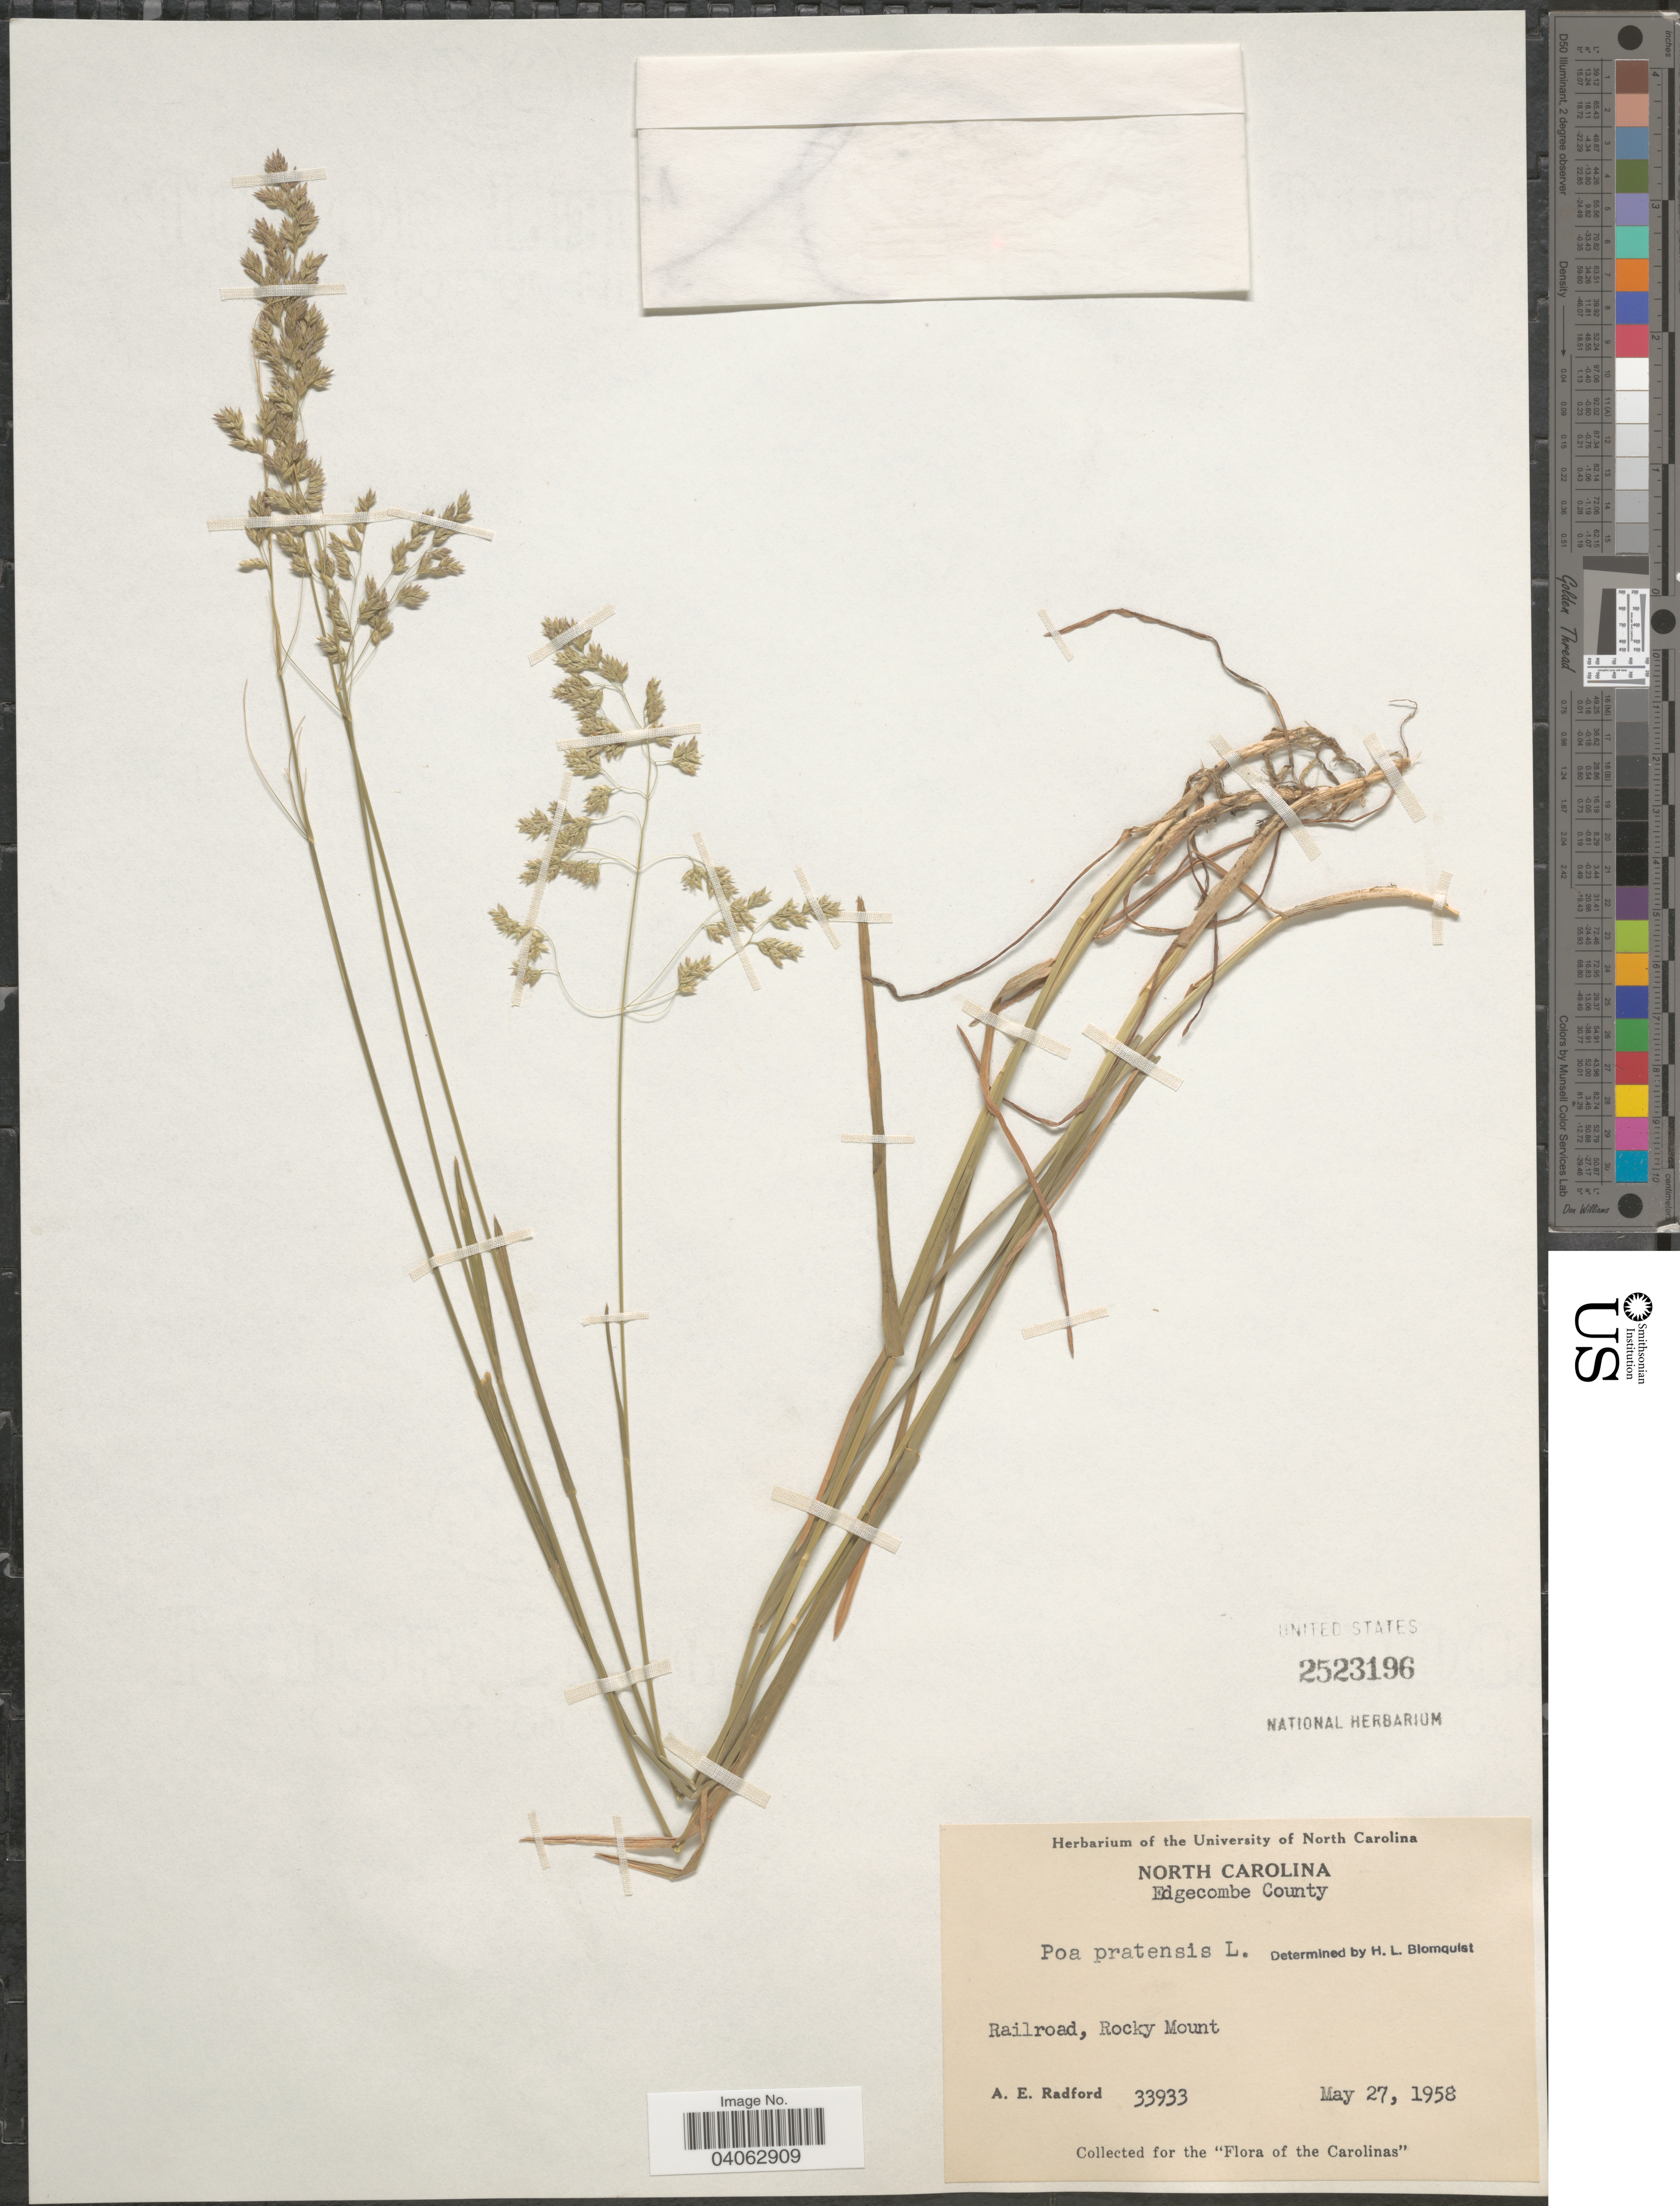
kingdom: Plantae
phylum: Tracheophyta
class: Liliopsida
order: Poales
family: Poaceae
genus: Poa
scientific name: Poa pratensis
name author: L.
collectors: A. E. Radford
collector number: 33933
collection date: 1958-05-27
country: United States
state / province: North Carolina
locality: Edgecombe County. Railroad, Rocky Mount.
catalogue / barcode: US 2523196